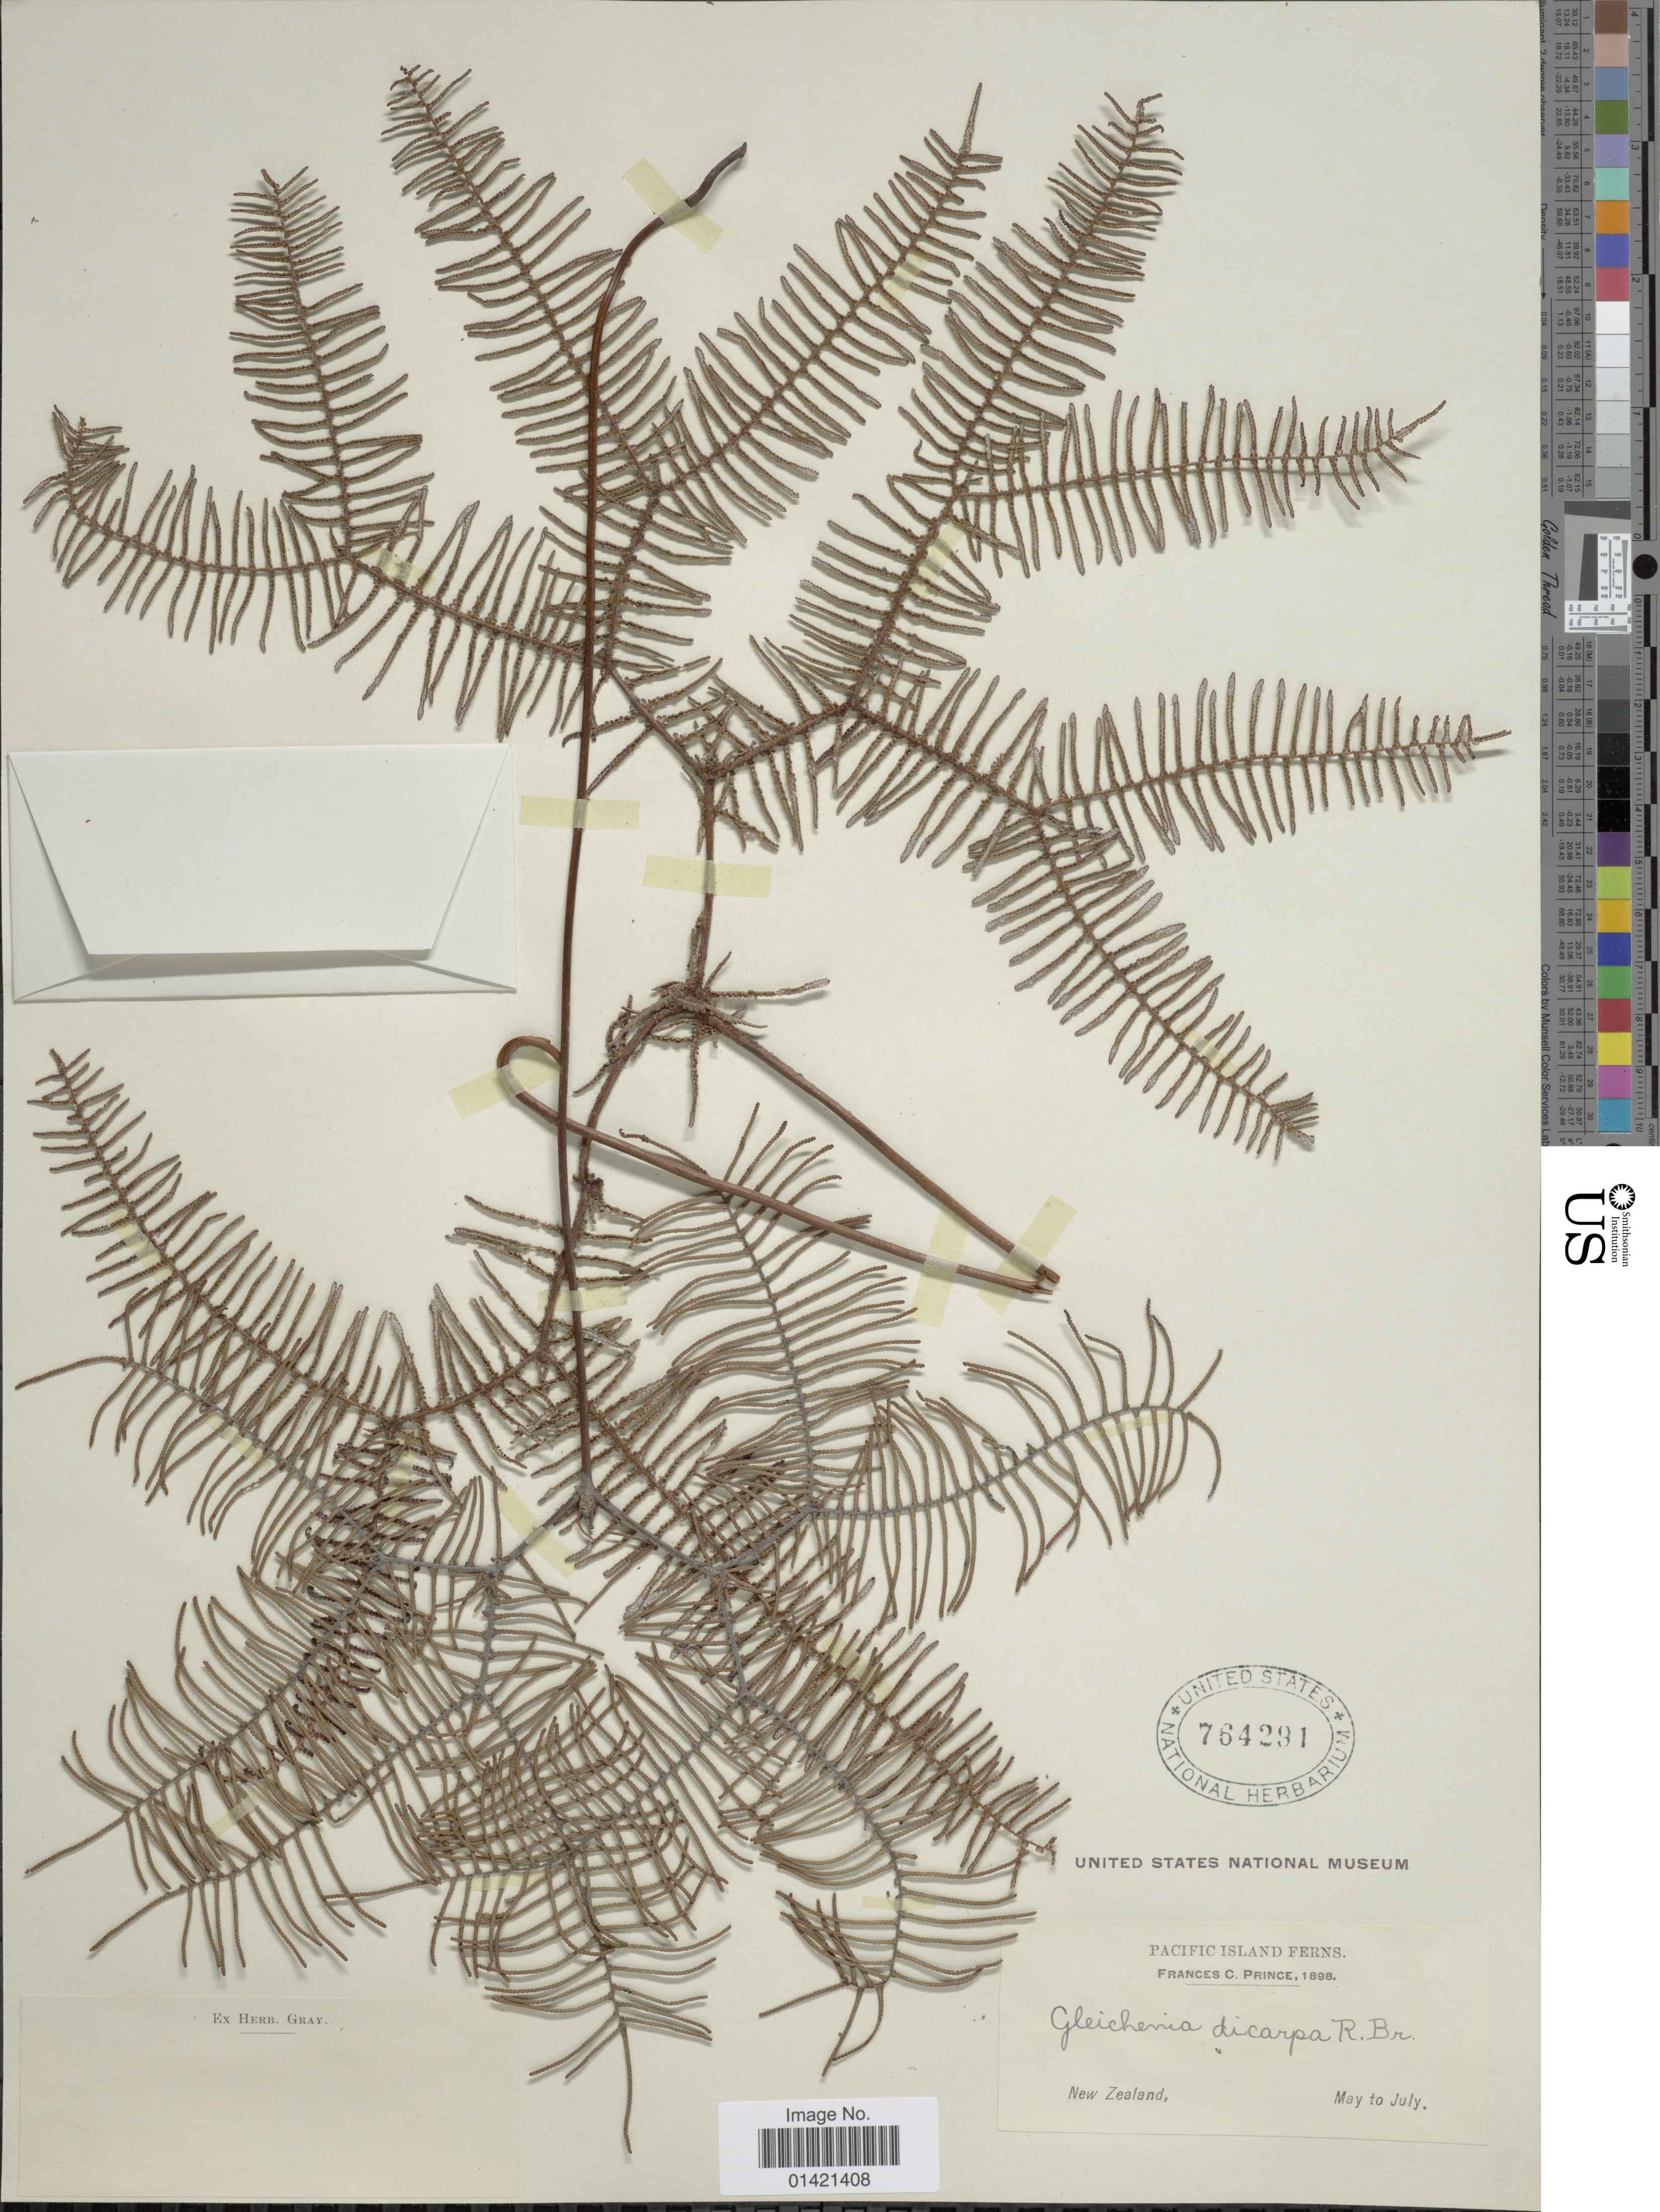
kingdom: Plantae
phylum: Tracheophyta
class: Polypodiopsida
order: Gleicheniales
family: Gleicheniaceae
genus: Gleichenia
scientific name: Gleichenia dicarpa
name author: R. Br.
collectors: F. Prince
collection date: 1898-05/1898-07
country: New Zealand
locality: Pacific Island.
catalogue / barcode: US 764291